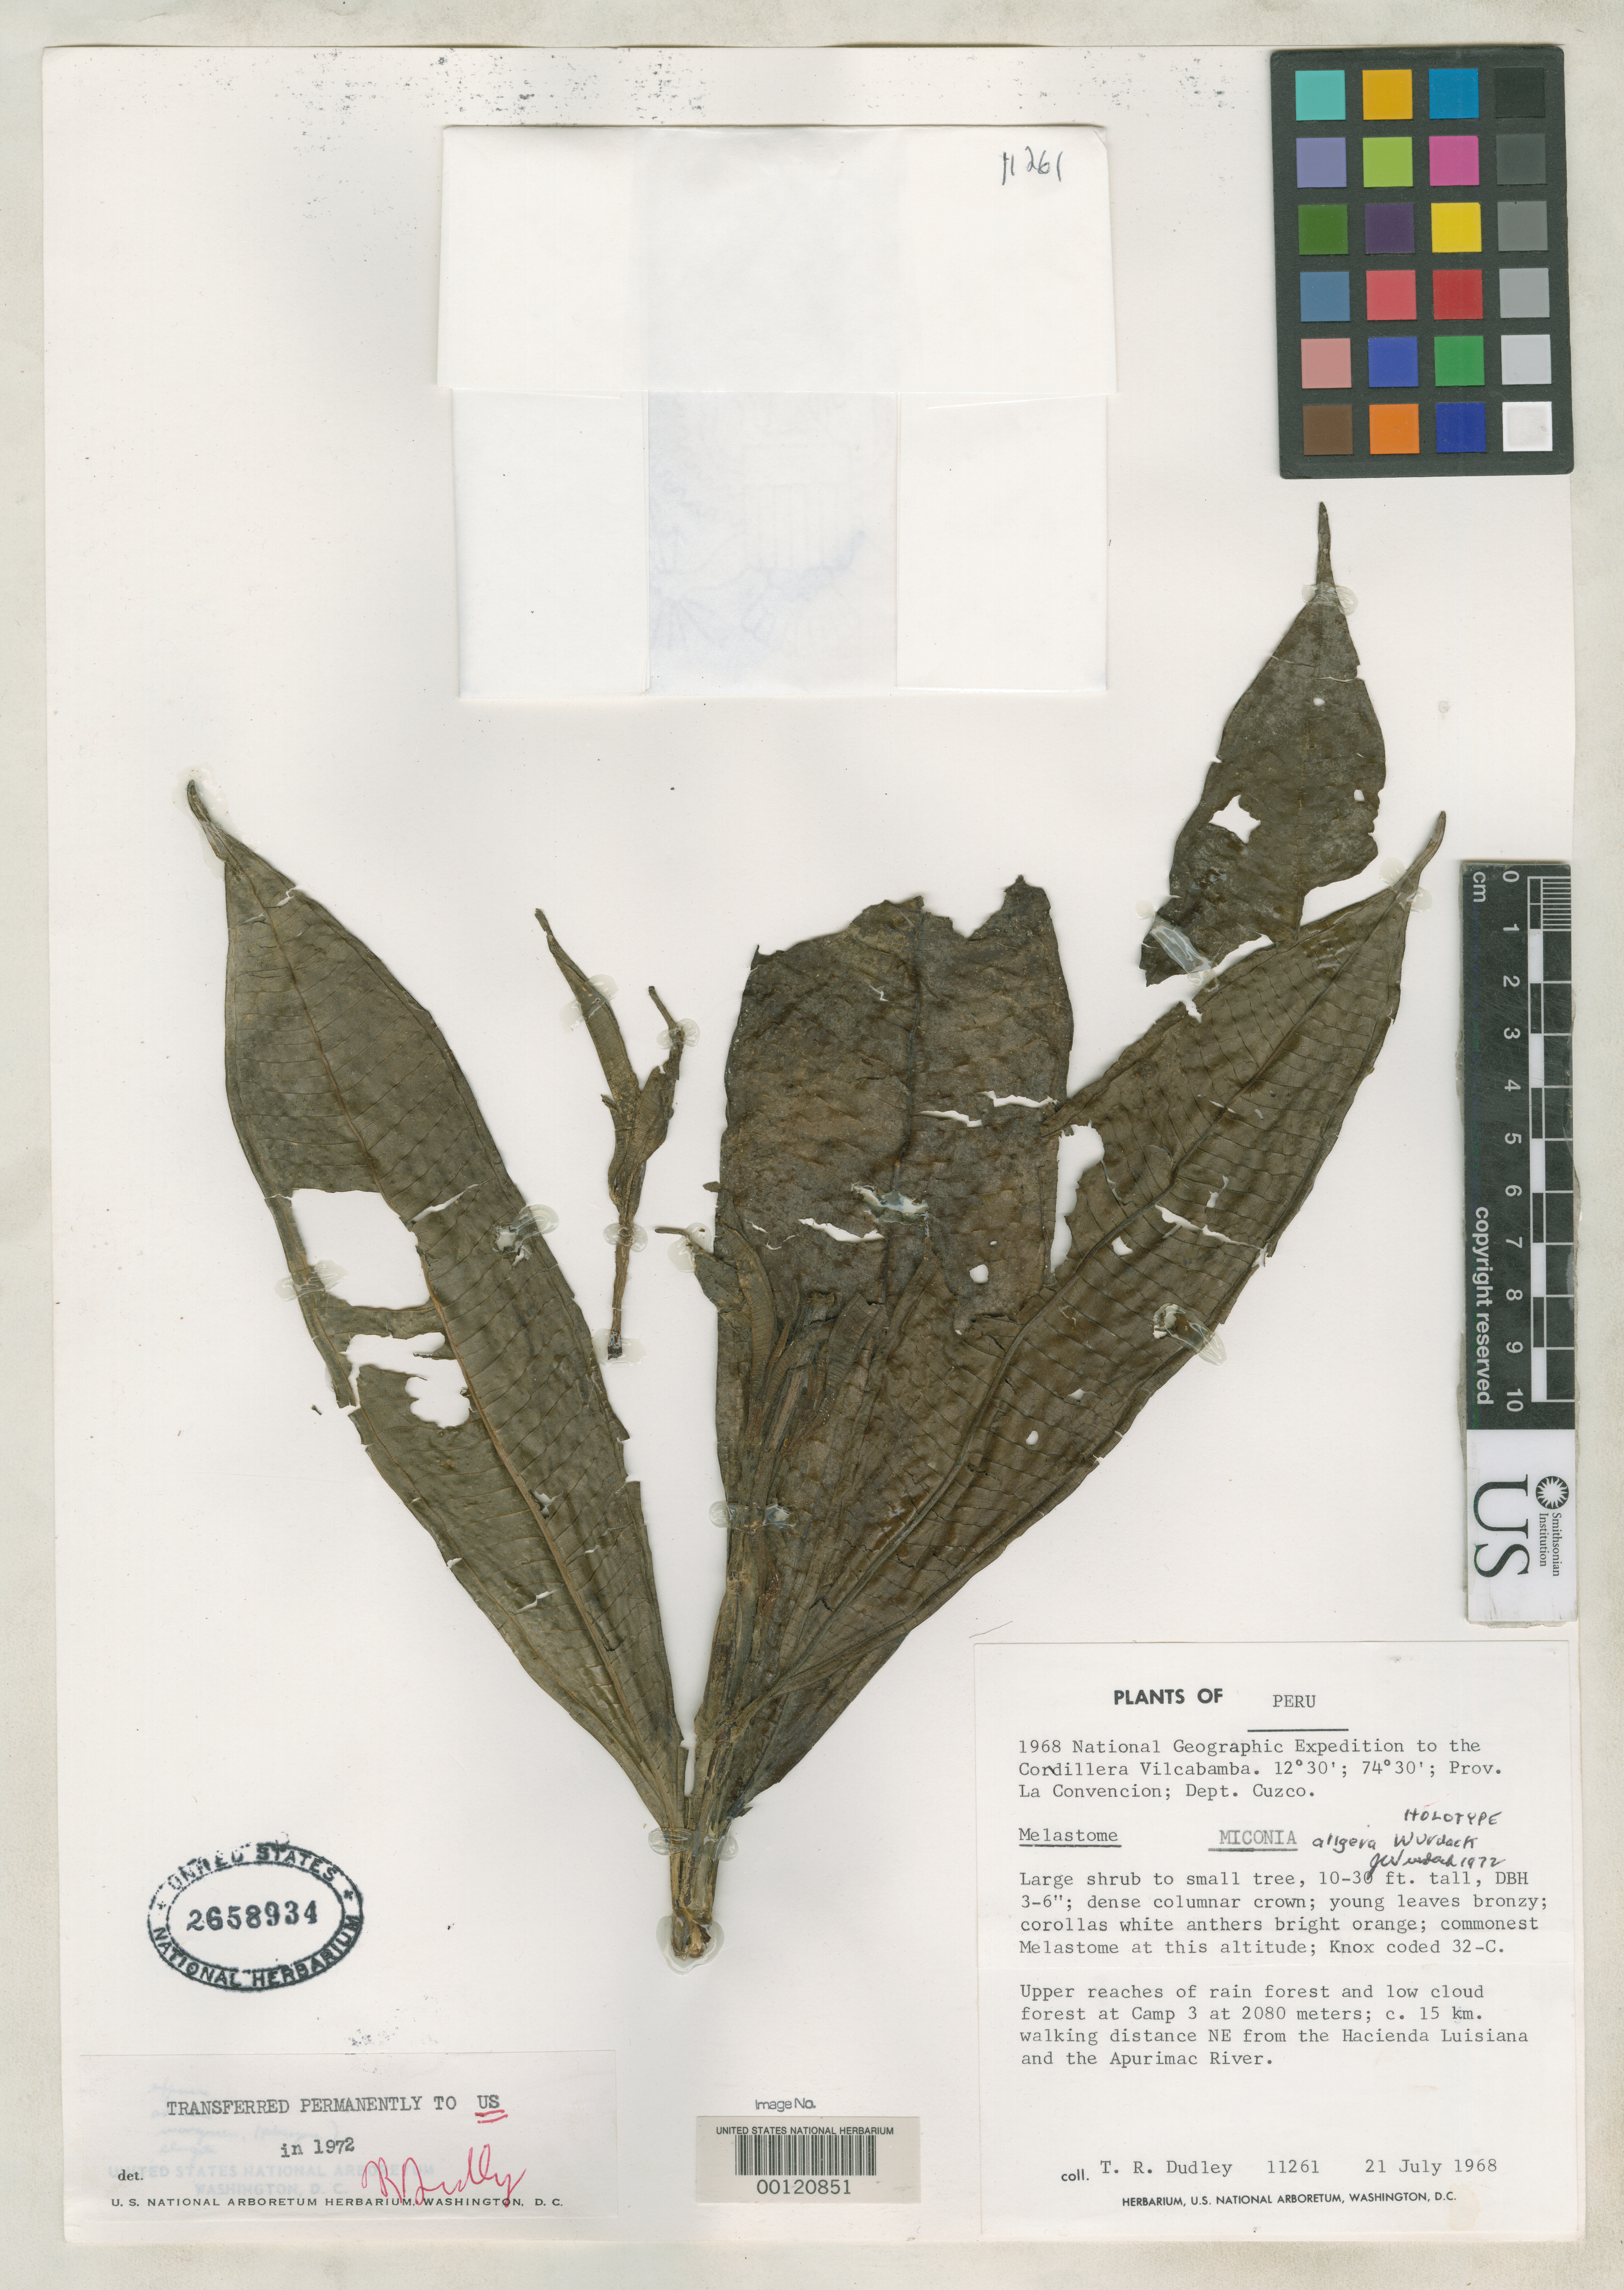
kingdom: Plantae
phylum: Tracheophyta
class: Magnoliopsida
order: Myrtales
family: Melastomataceae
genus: Miconia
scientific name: Miconia aligera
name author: Wurdack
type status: Holotype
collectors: T. R. Dudley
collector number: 11261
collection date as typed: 21 Jul 1968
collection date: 1968-07-21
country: Peru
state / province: Cusco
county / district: La Convención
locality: Cordillera Vilcabamba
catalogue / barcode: US 2658934